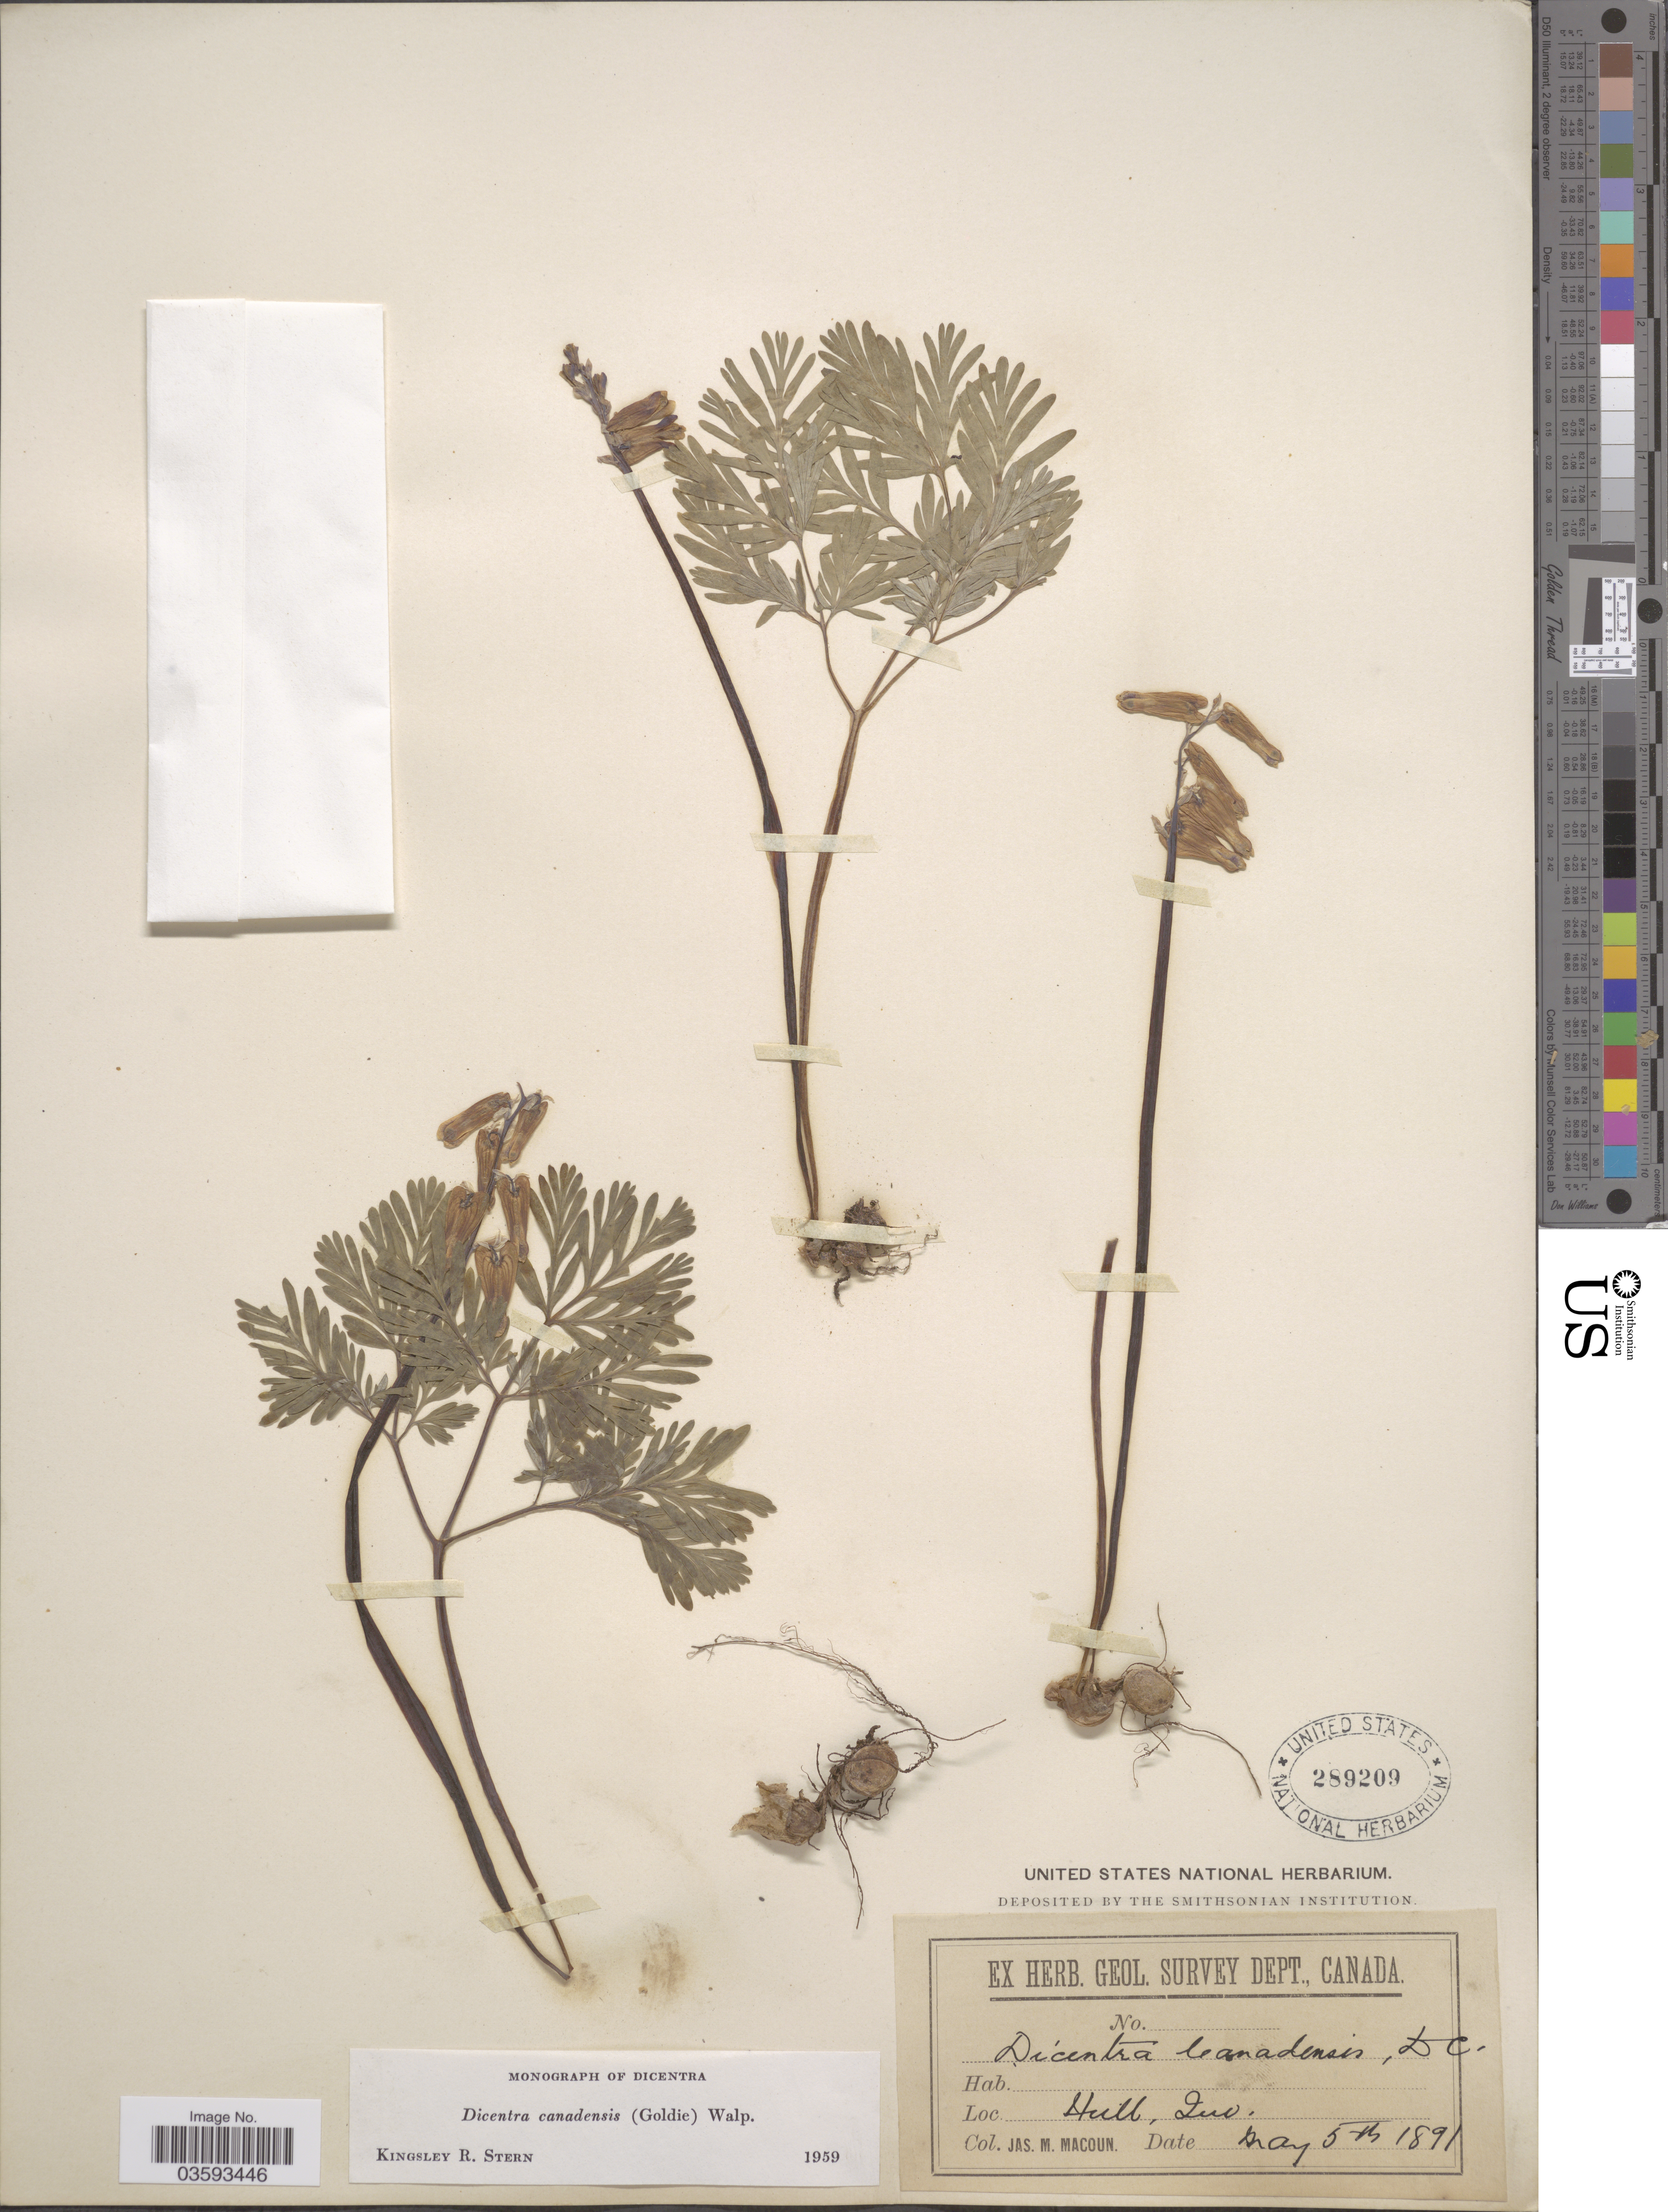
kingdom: Plantae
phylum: Tracheophyta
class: Magnoliopsida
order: Ranunculales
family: Papaveraceae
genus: Dicentra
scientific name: Dicentra canadensis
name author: (Goldie) Walp.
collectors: J. M. Macoun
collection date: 1891-05-05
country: Canada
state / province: Quebec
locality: Hull, Que.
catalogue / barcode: US 289209